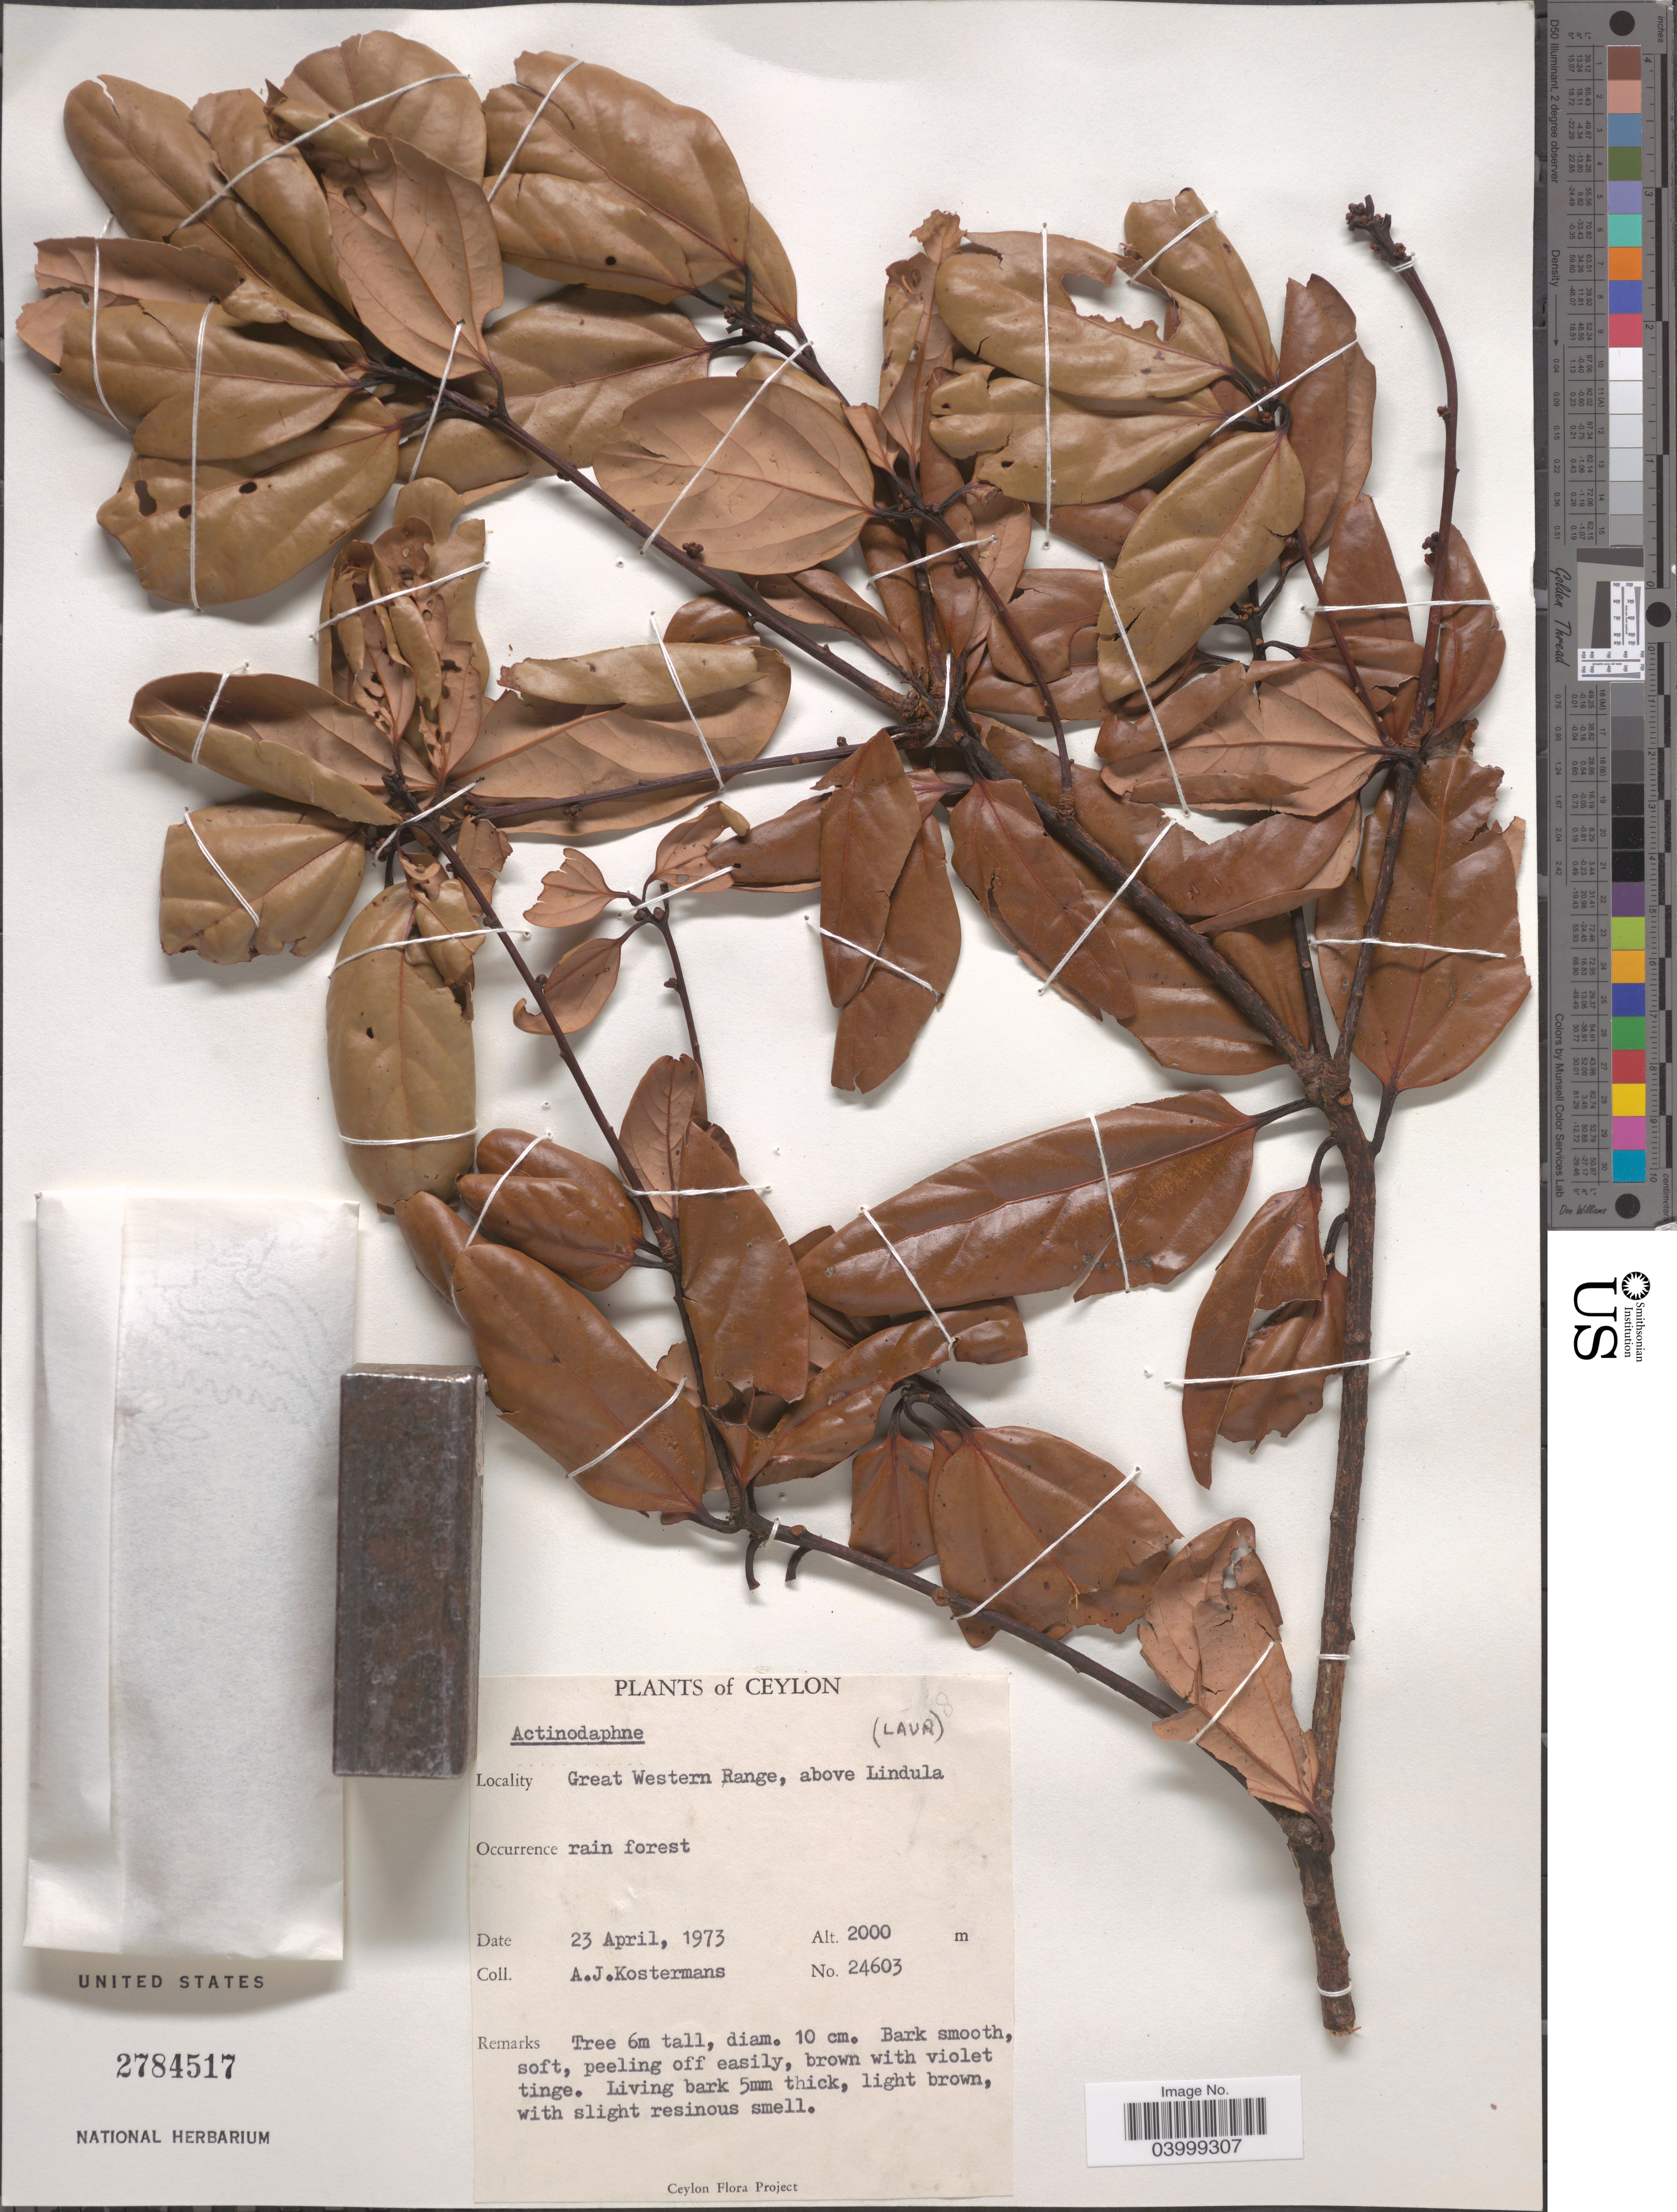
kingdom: Plantae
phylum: Tracheophyta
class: Magnoliopsida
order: Laurales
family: Lauraceae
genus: Actinodaphne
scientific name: Actinodaphne sp.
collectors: A. J. G. Kostermans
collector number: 24603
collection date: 1973-04-23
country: Sri Lanka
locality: Ceylon. Great Western Range, above Lindula.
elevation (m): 2000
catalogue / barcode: US 2784517